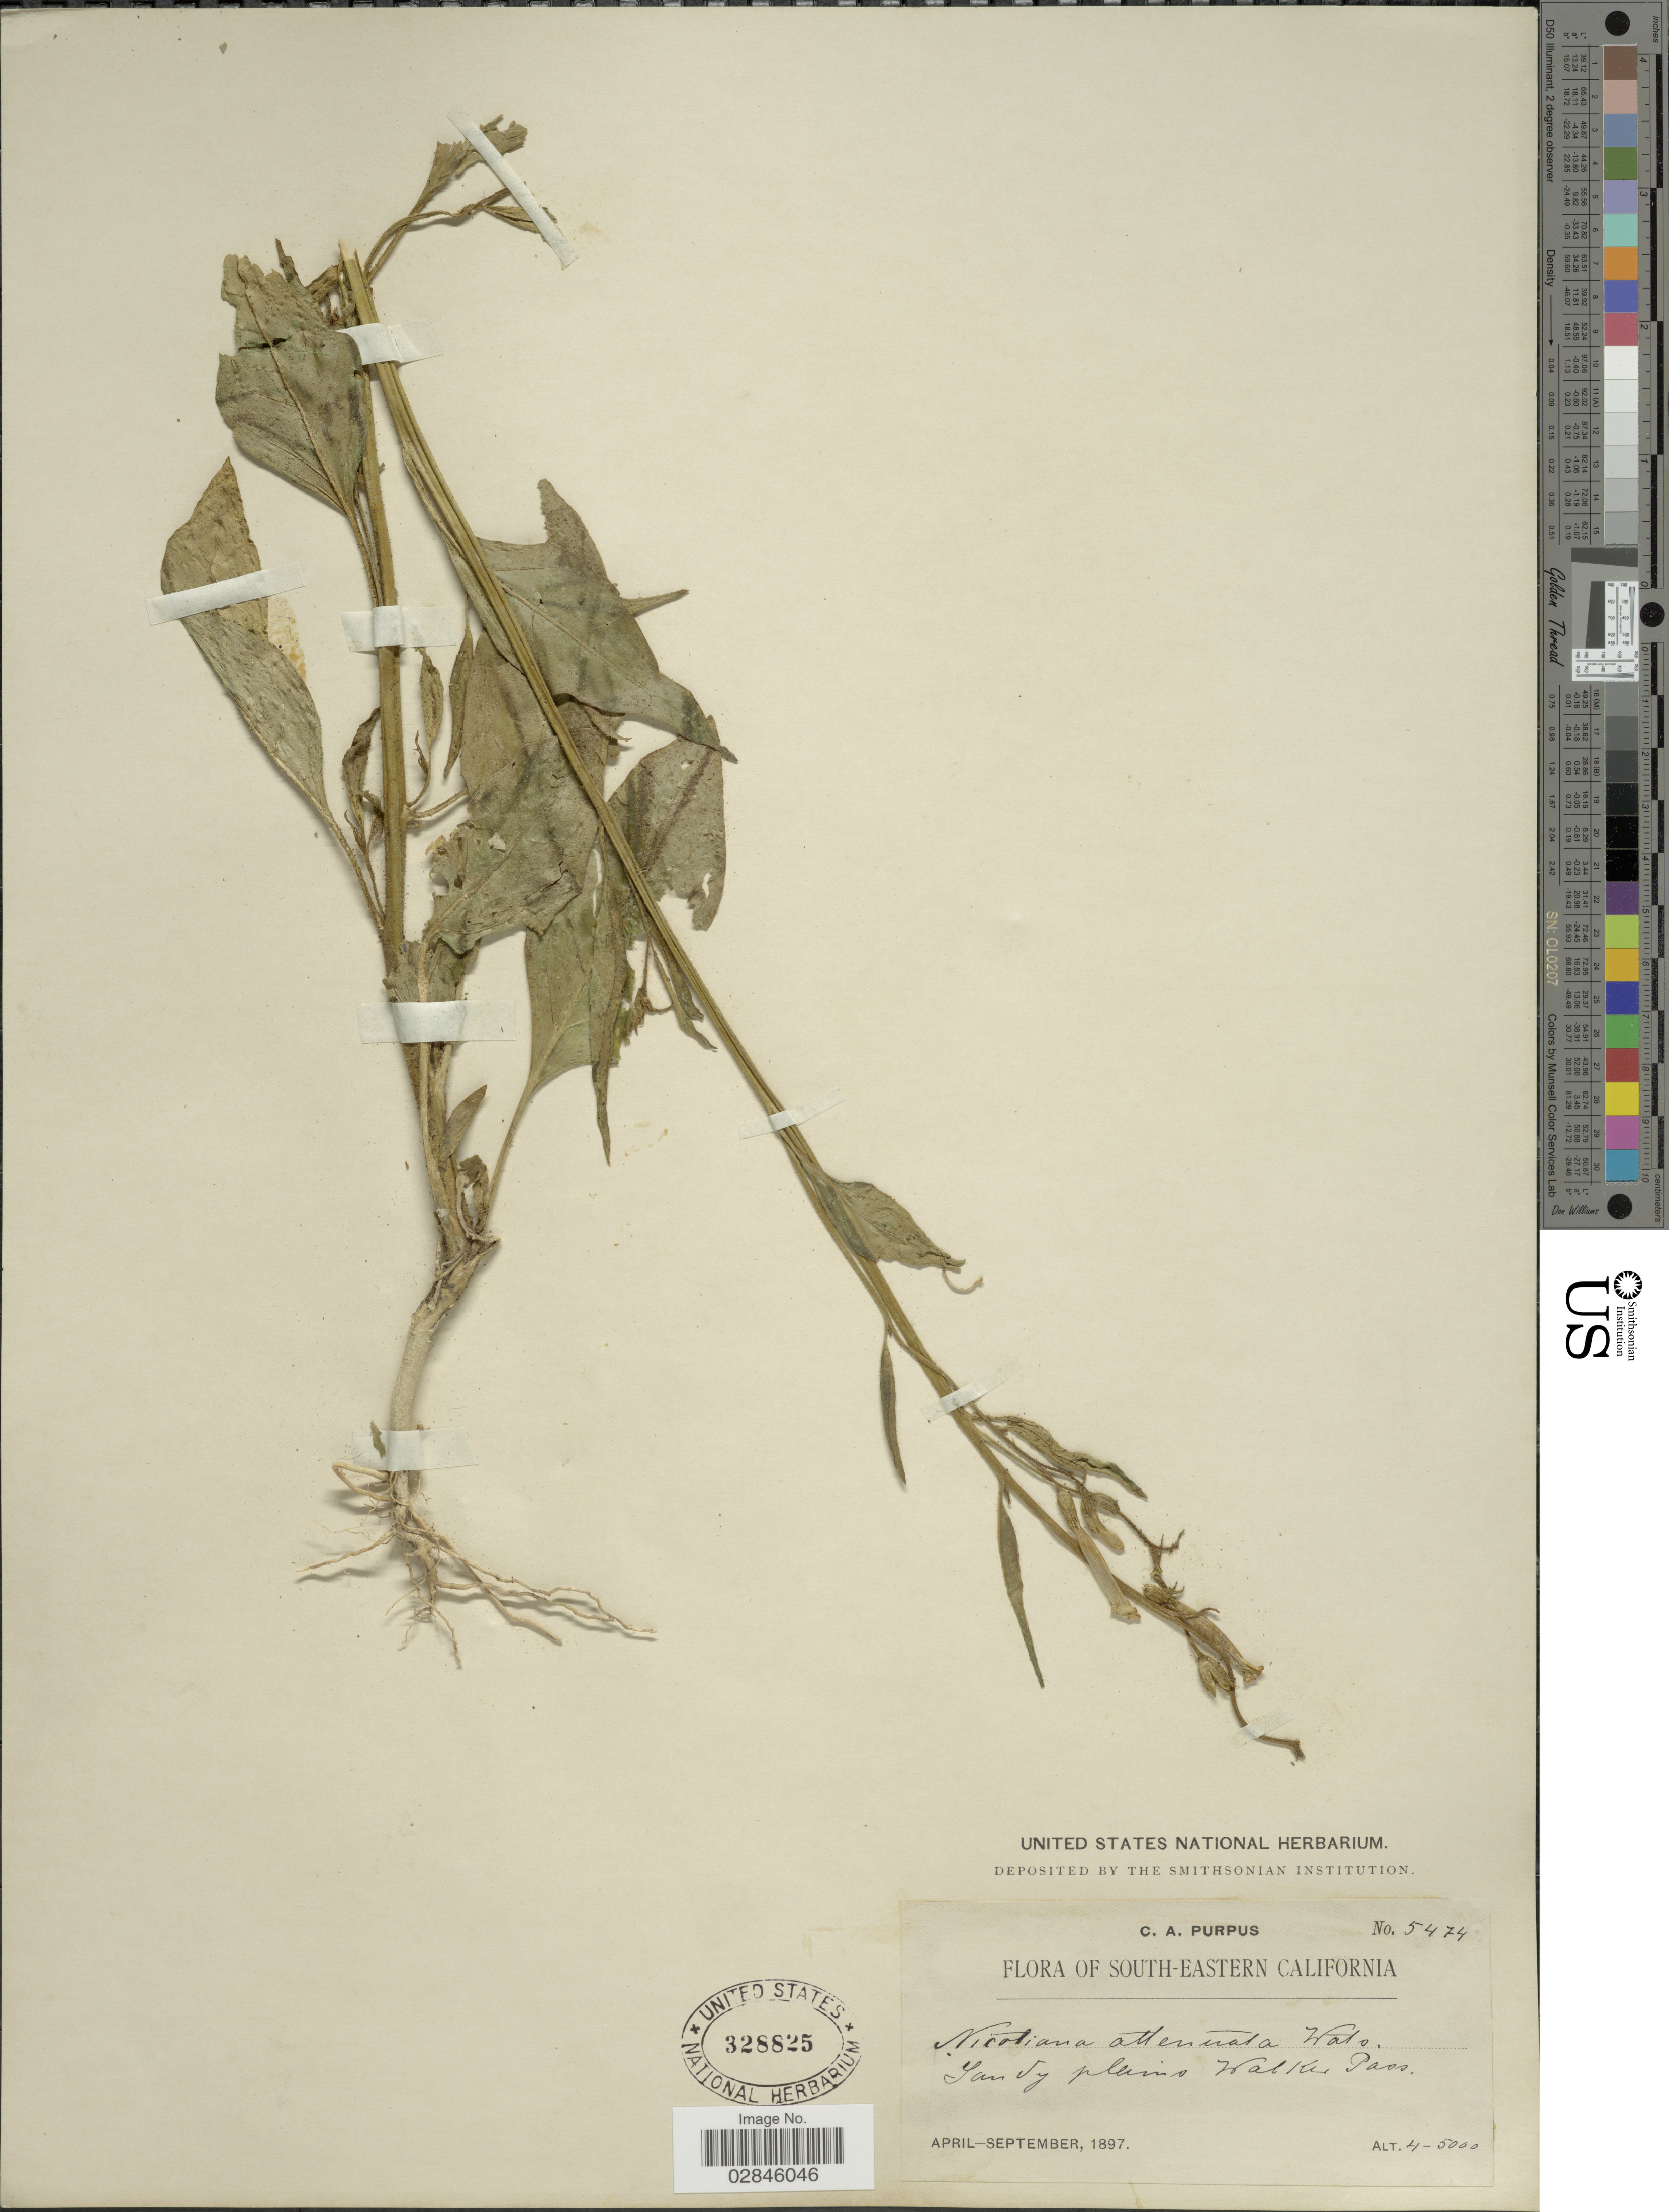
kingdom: Plantae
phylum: Tracheophyta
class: Magnoliopsida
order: Solanales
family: Solanaceae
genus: Nicotiana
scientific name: Nicotiana attenuata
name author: Torr. ex S. Watson in C. King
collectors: C. A. Purpus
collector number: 5474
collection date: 1897-04/1897-09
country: United States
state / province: California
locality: South-Eastern California. Walker Pass.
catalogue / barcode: US 328825